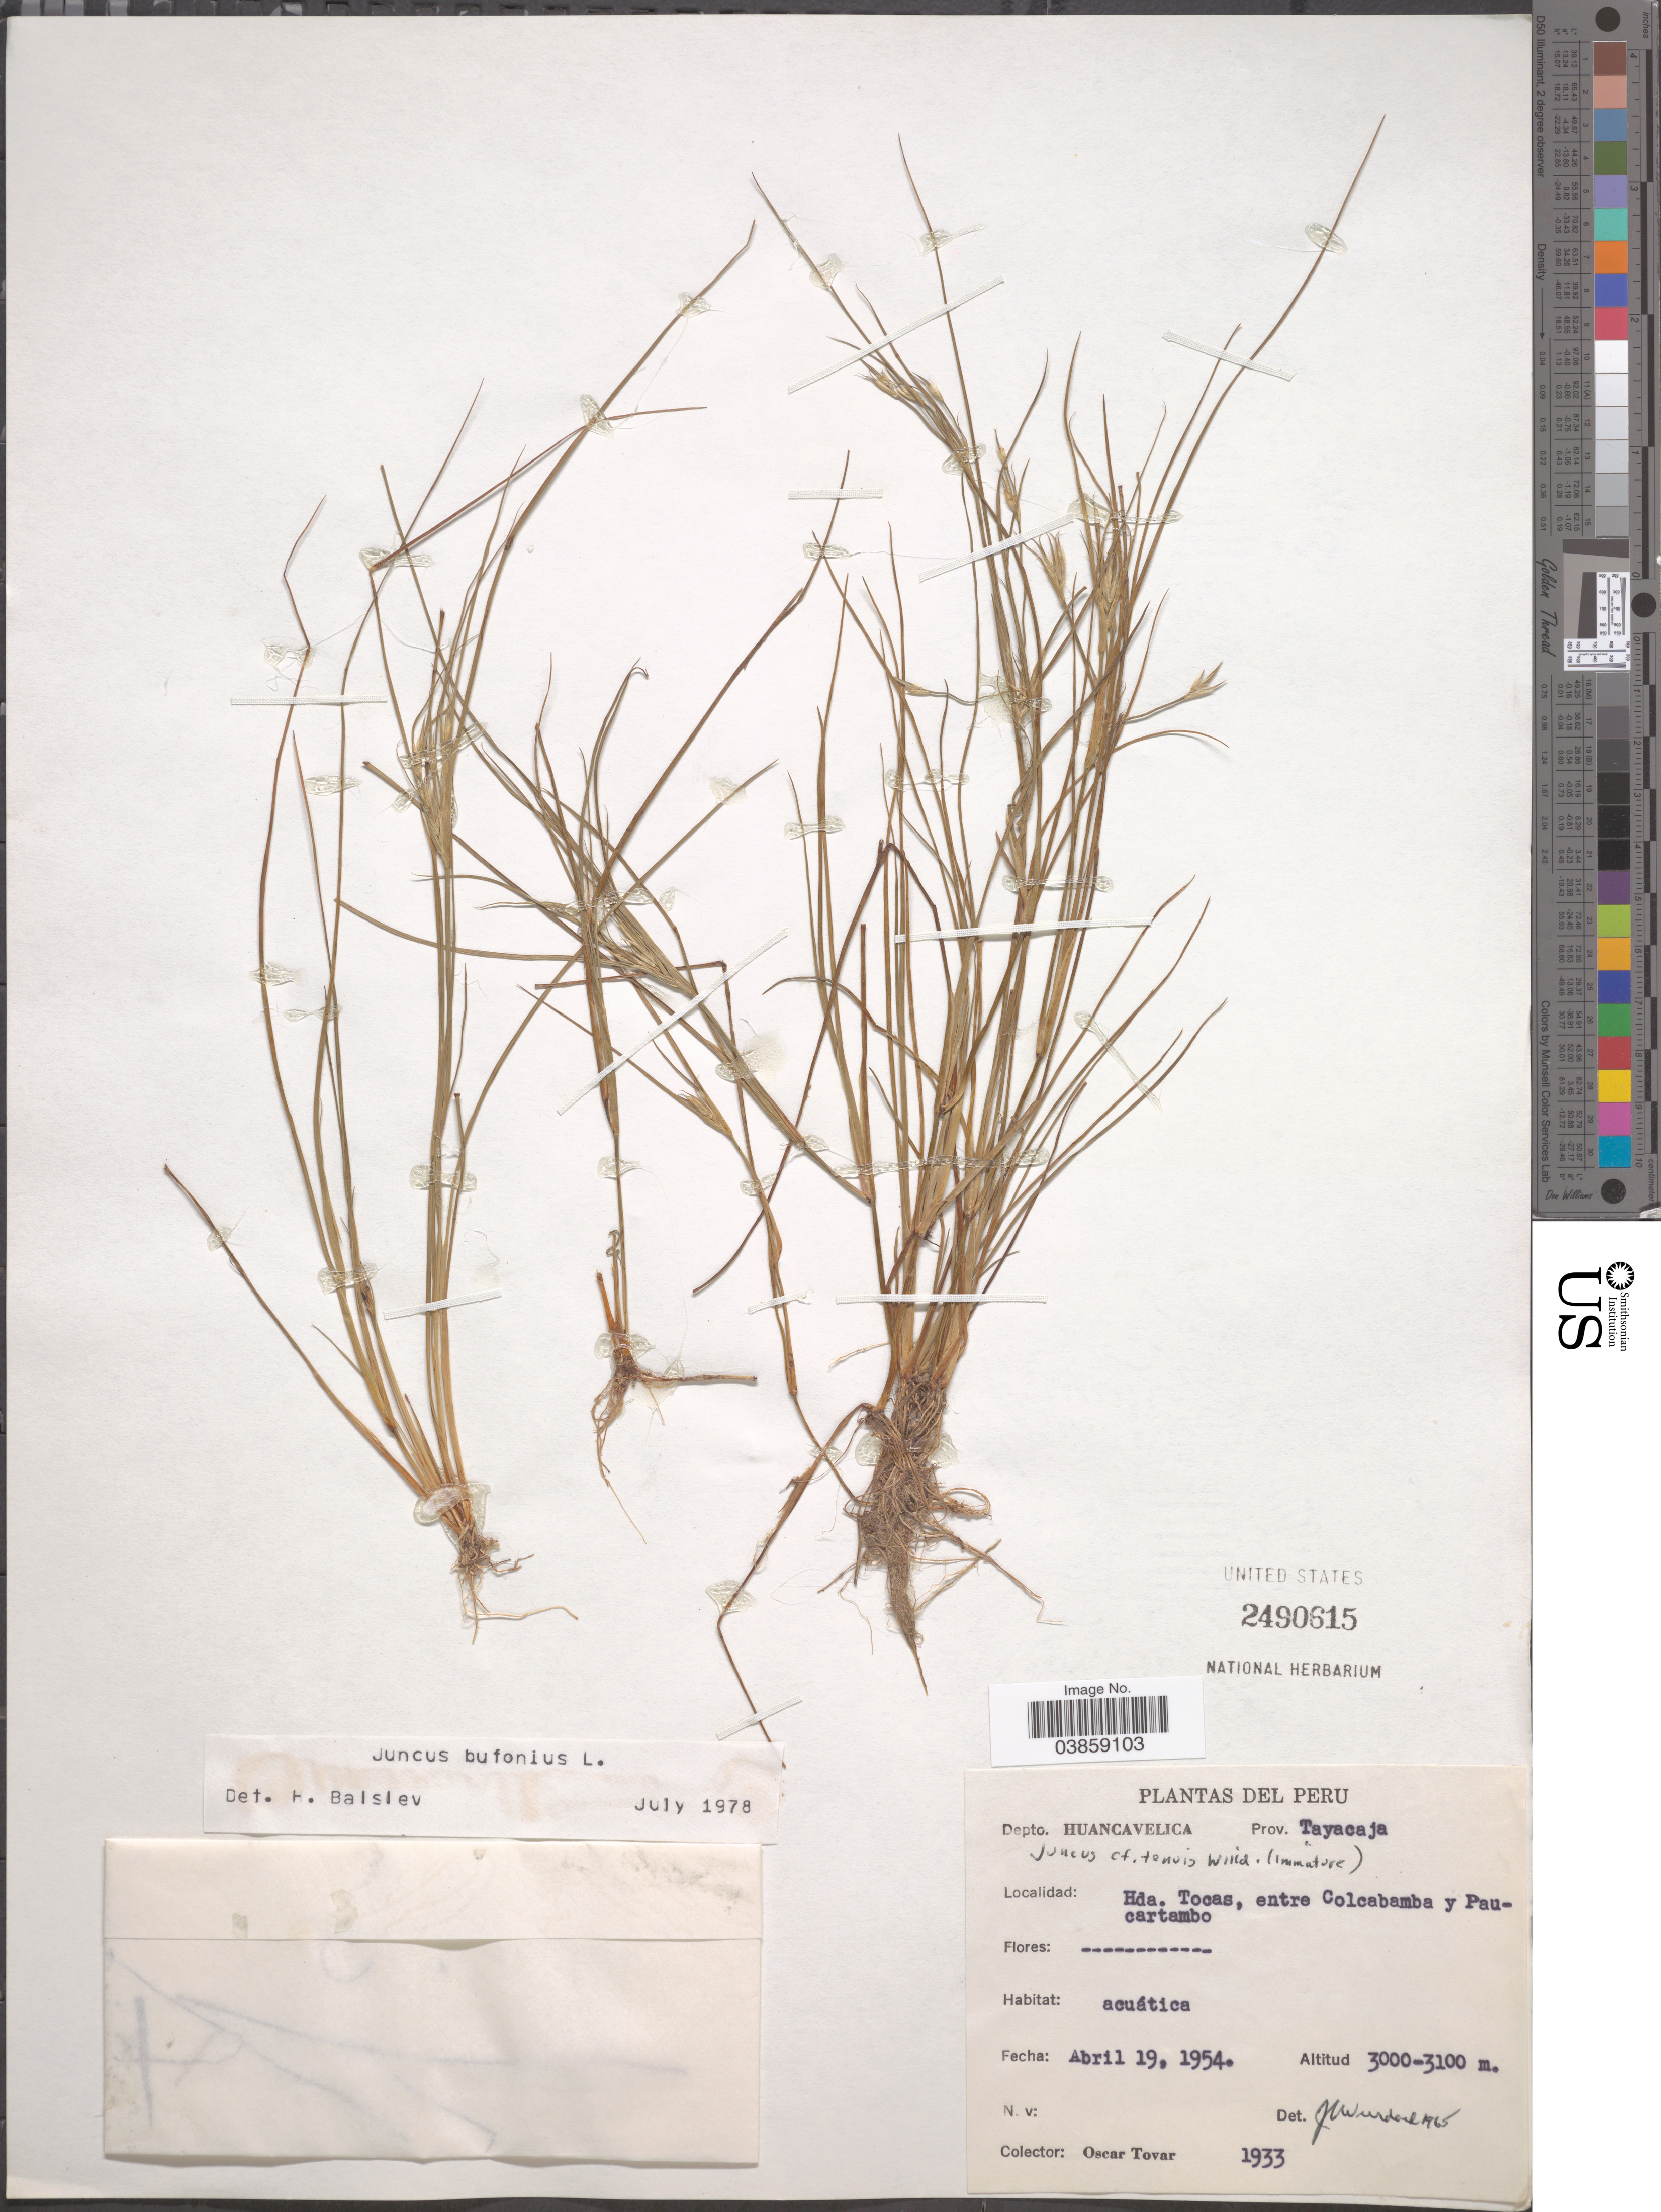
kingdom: Plantae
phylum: Tracheophyta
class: Liliopsida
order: Poales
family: Juncaceae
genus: Juncus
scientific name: Juncus bufonius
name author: L.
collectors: Ó. Tovar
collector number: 1933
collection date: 1954-04-19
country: Peru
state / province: Huancavelica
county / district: Tayacaja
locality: Depto. Huancavelica. Prov. Tayacaja. Hda. Tocas, entre Colcabamba y Paucartambo.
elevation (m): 3000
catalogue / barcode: US 2490615